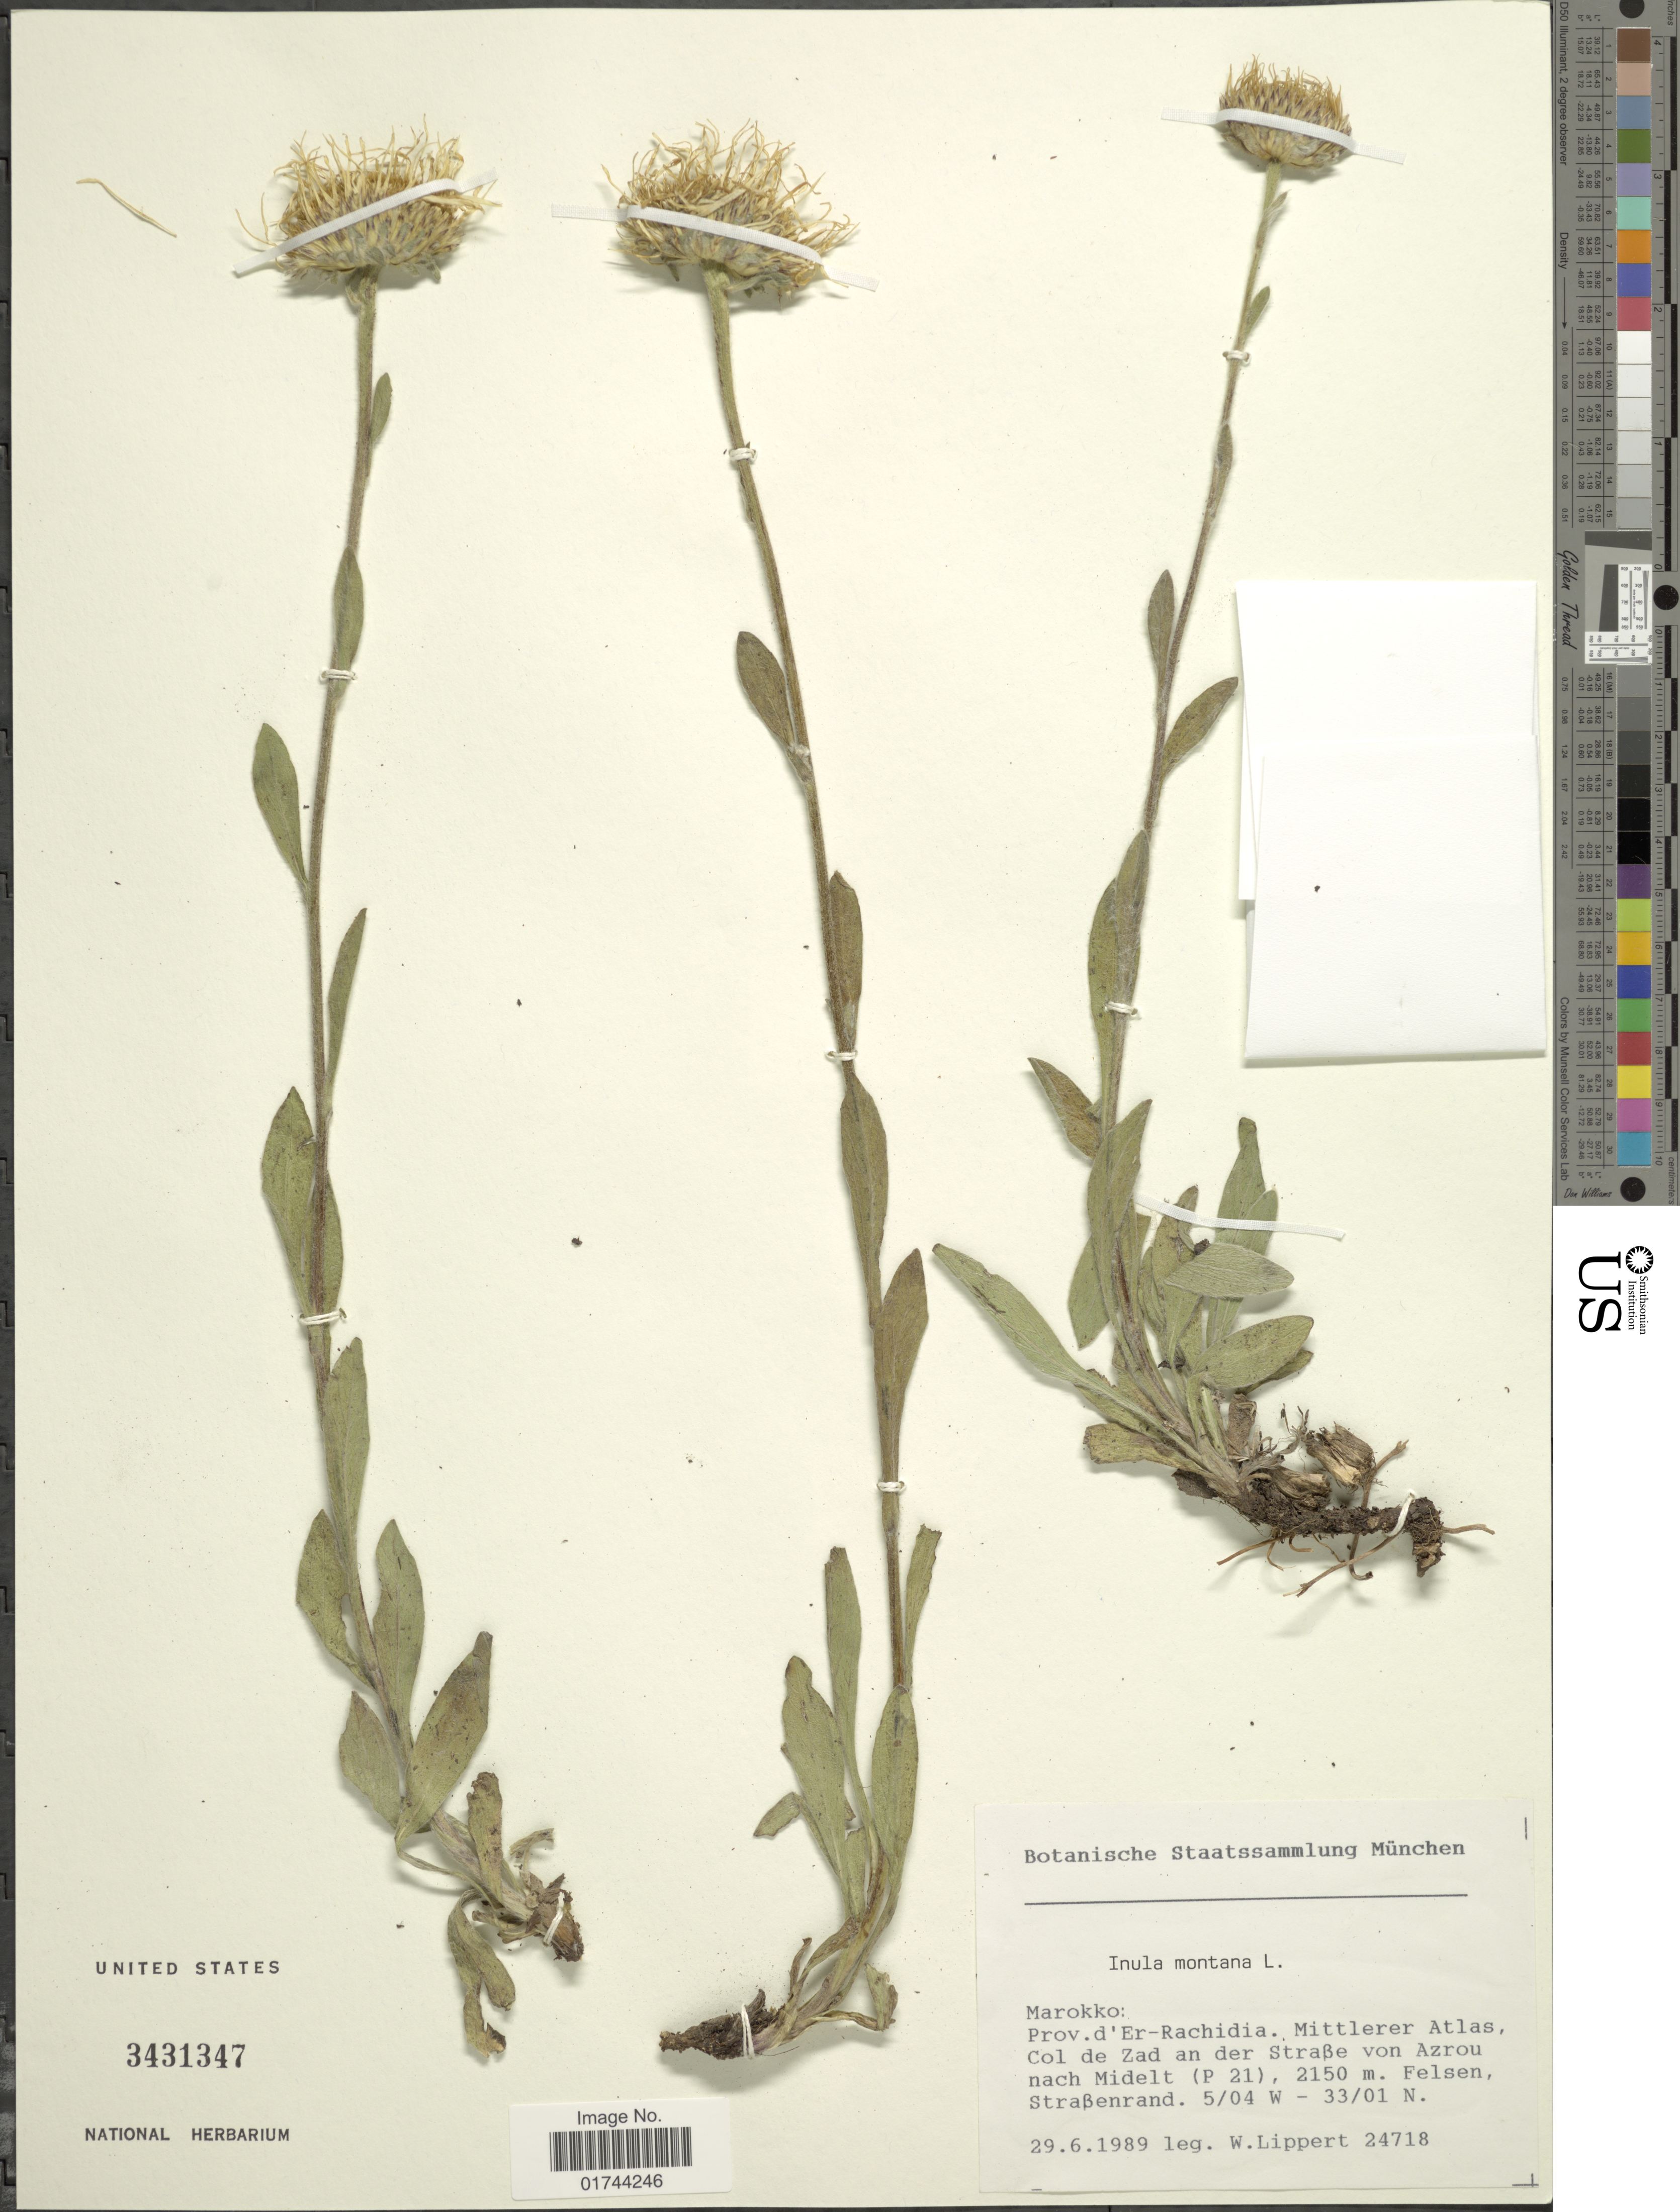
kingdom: Plantae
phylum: Tracheophyta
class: Magnoliopsida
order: Asterales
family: Asteraceae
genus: Inula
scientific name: Inula montana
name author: L.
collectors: W. Lippert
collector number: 24718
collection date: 1989-06-29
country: Morocco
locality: Prov.d'Er-Rachidia, Mittlerer Atlas, Col de Zad an der Strabe von Azrou nach Midelt (P 21), Felsen, Strabenrand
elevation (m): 2150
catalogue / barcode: US 3431347